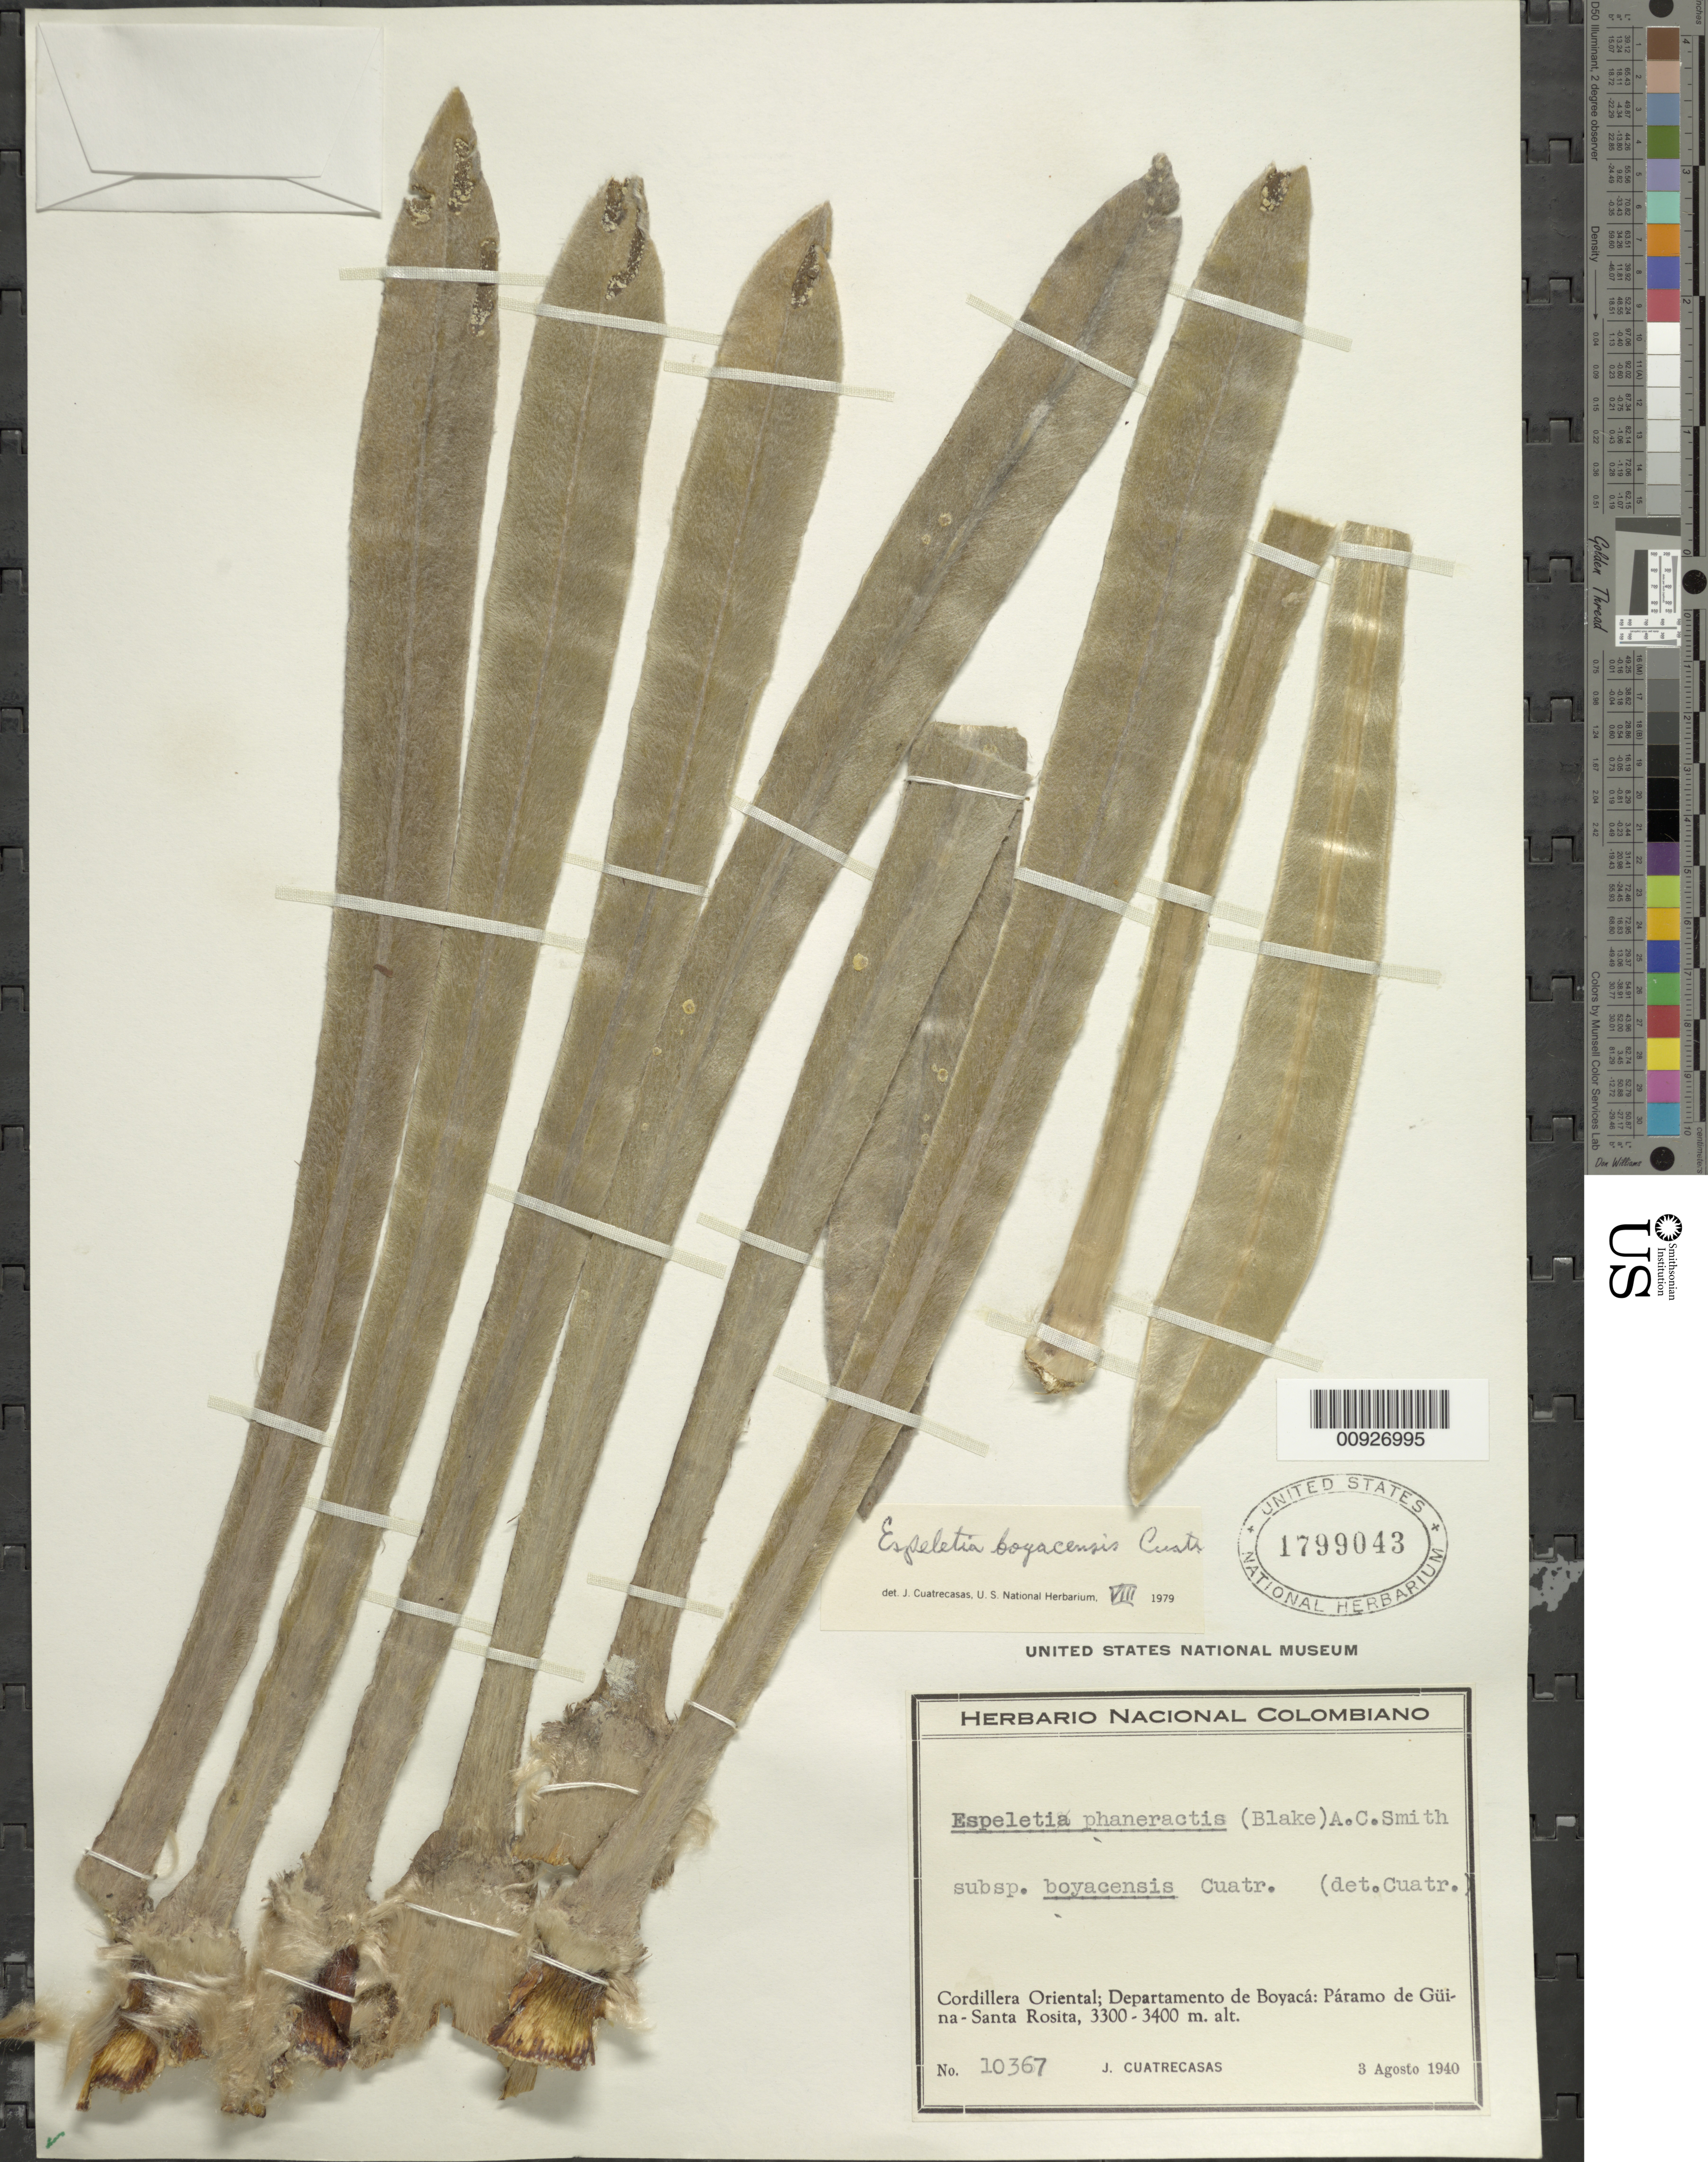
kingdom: Plantae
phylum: Tracheophyta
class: Magnoliopsida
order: Asterales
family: Asteraceae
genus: Espeletia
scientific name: Espeletia boyacensis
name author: Cuatrec.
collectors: J. Cuatrecasas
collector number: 10367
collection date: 1940-08-03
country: Colombia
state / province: Boyacá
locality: P. de Güina. Páramo de Güina - Santa Rosita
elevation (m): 3300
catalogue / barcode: US 1799043